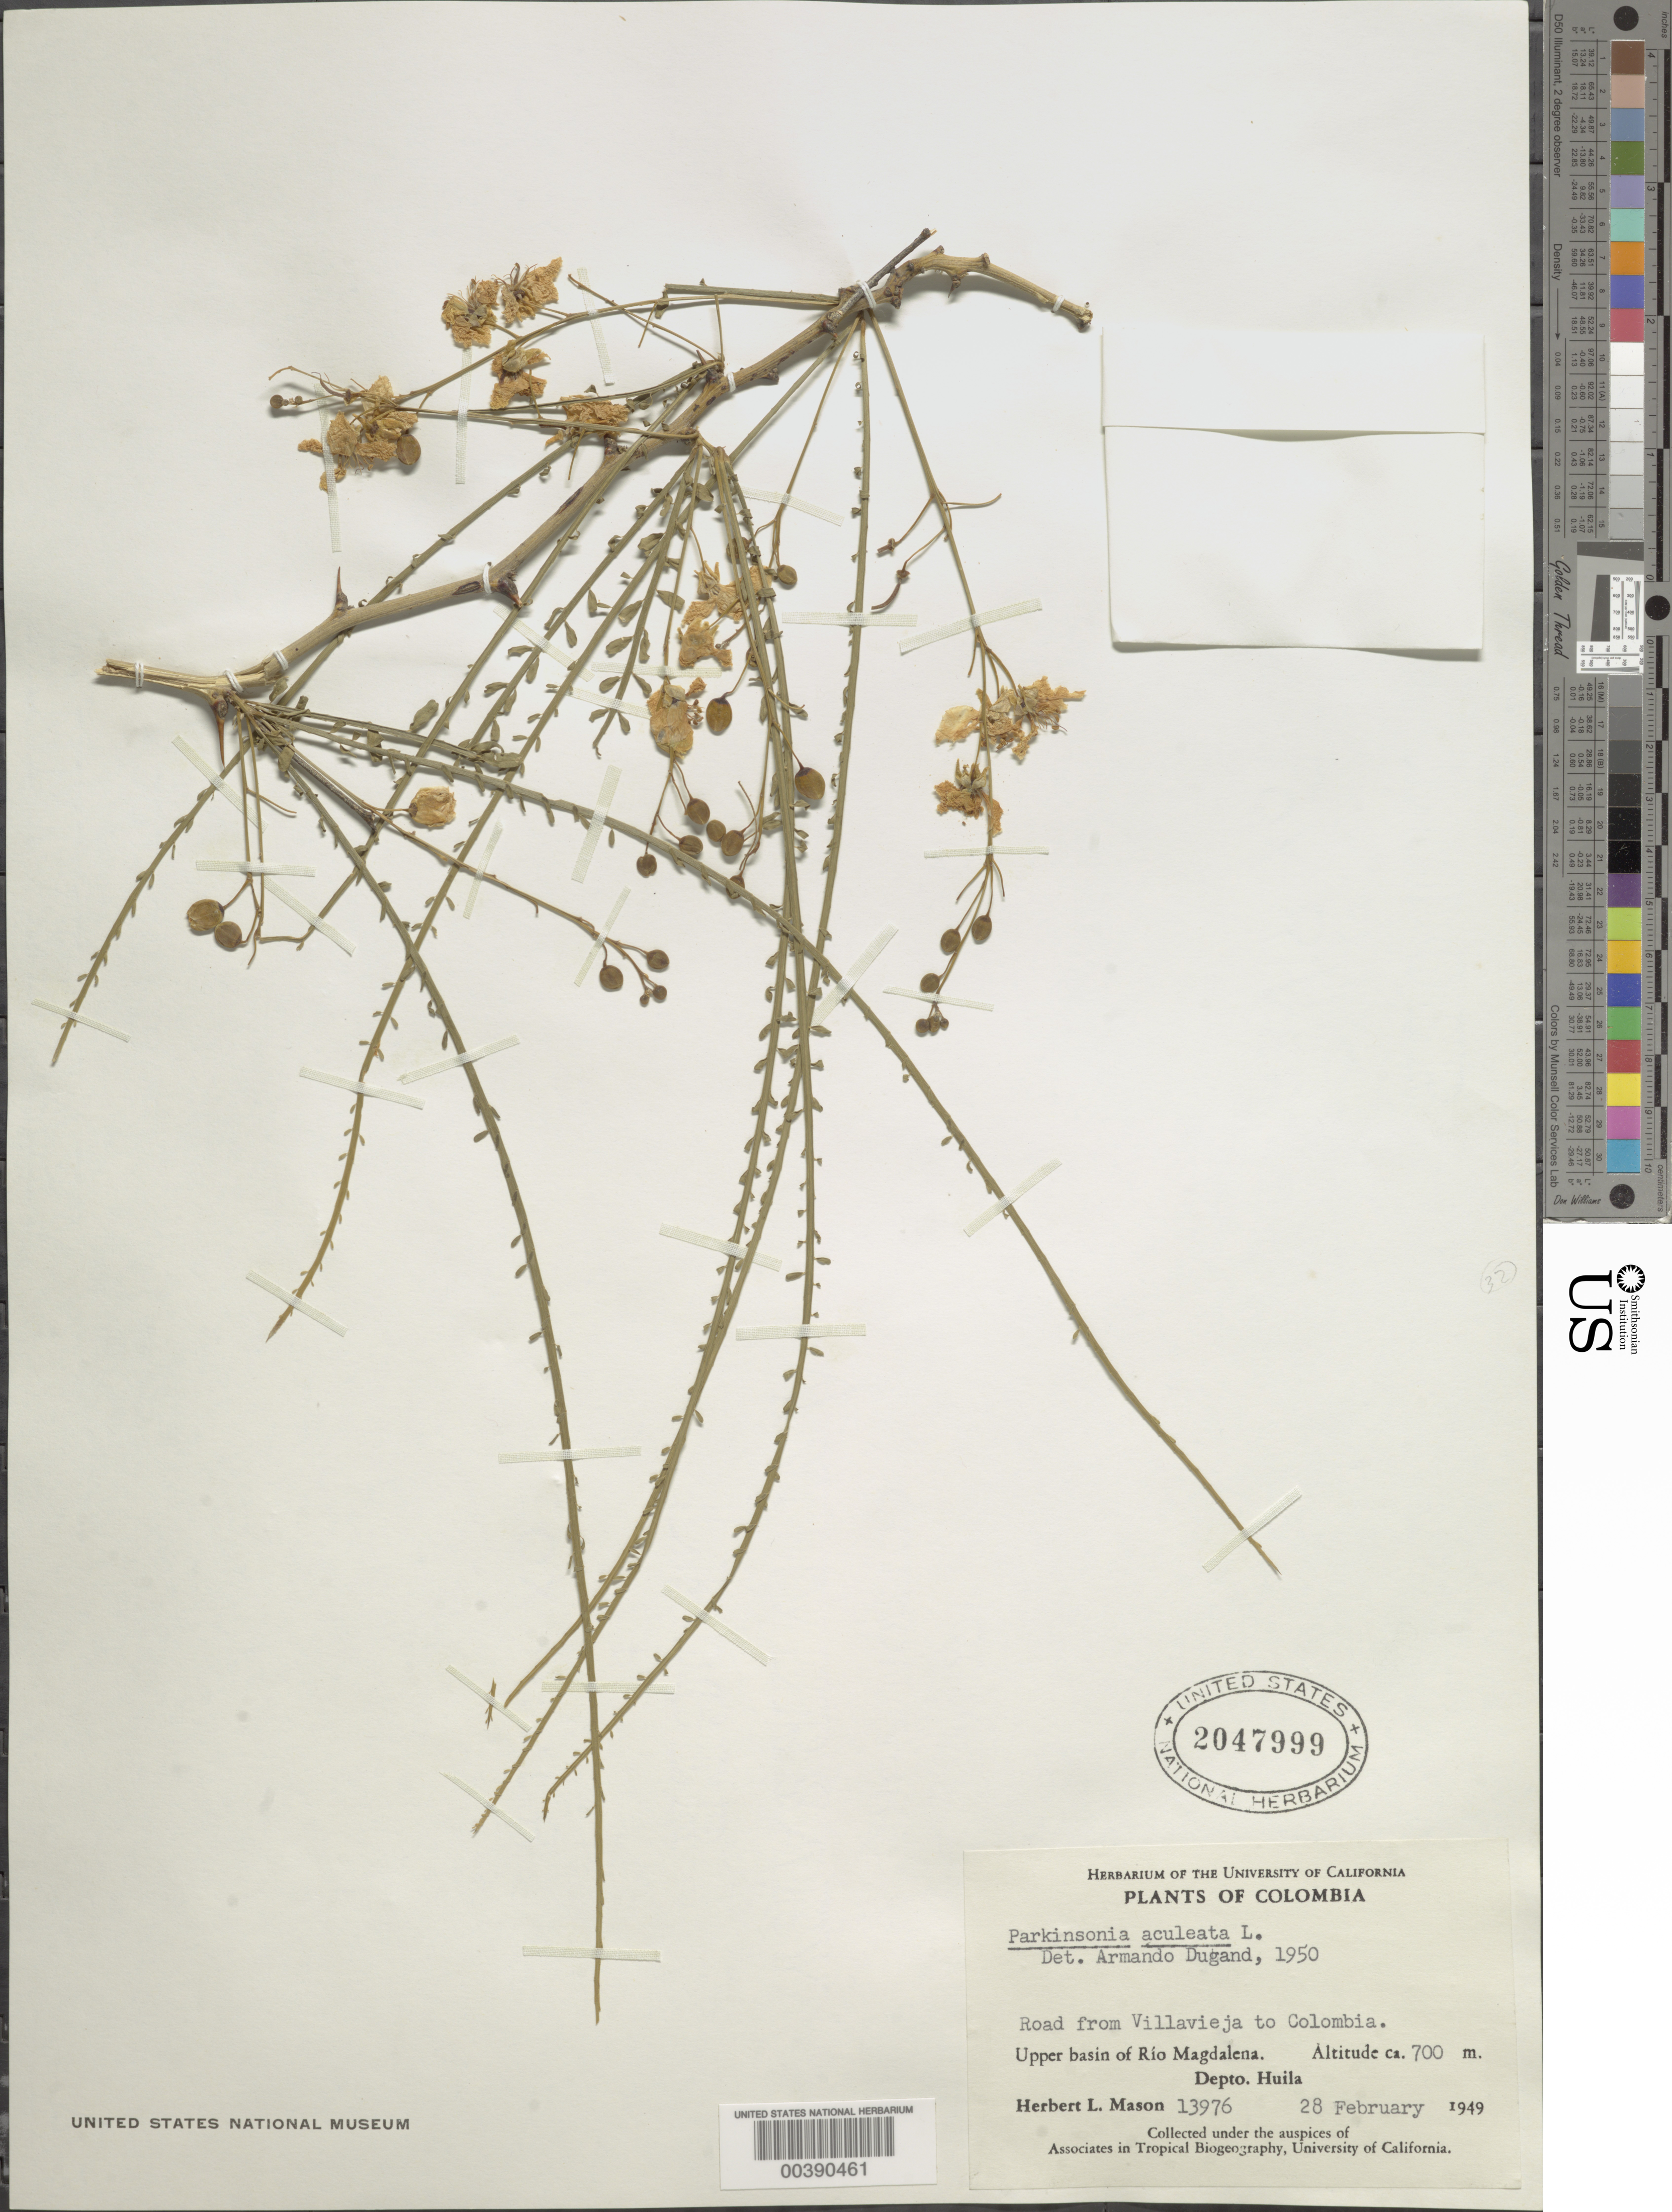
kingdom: Plantae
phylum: Tracheophyta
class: Magnoliopsida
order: Fabales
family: Fabaceae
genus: Parkinsonia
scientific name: Parkinsonia aculeata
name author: L.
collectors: H. L. Mason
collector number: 13976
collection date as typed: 28 Feb 1949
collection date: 1949-02-28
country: Colombia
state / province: Huila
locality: Road from Villa Vieja to Colombia; upper Basin of Rio Magdalena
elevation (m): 700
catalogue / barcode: US 2047999